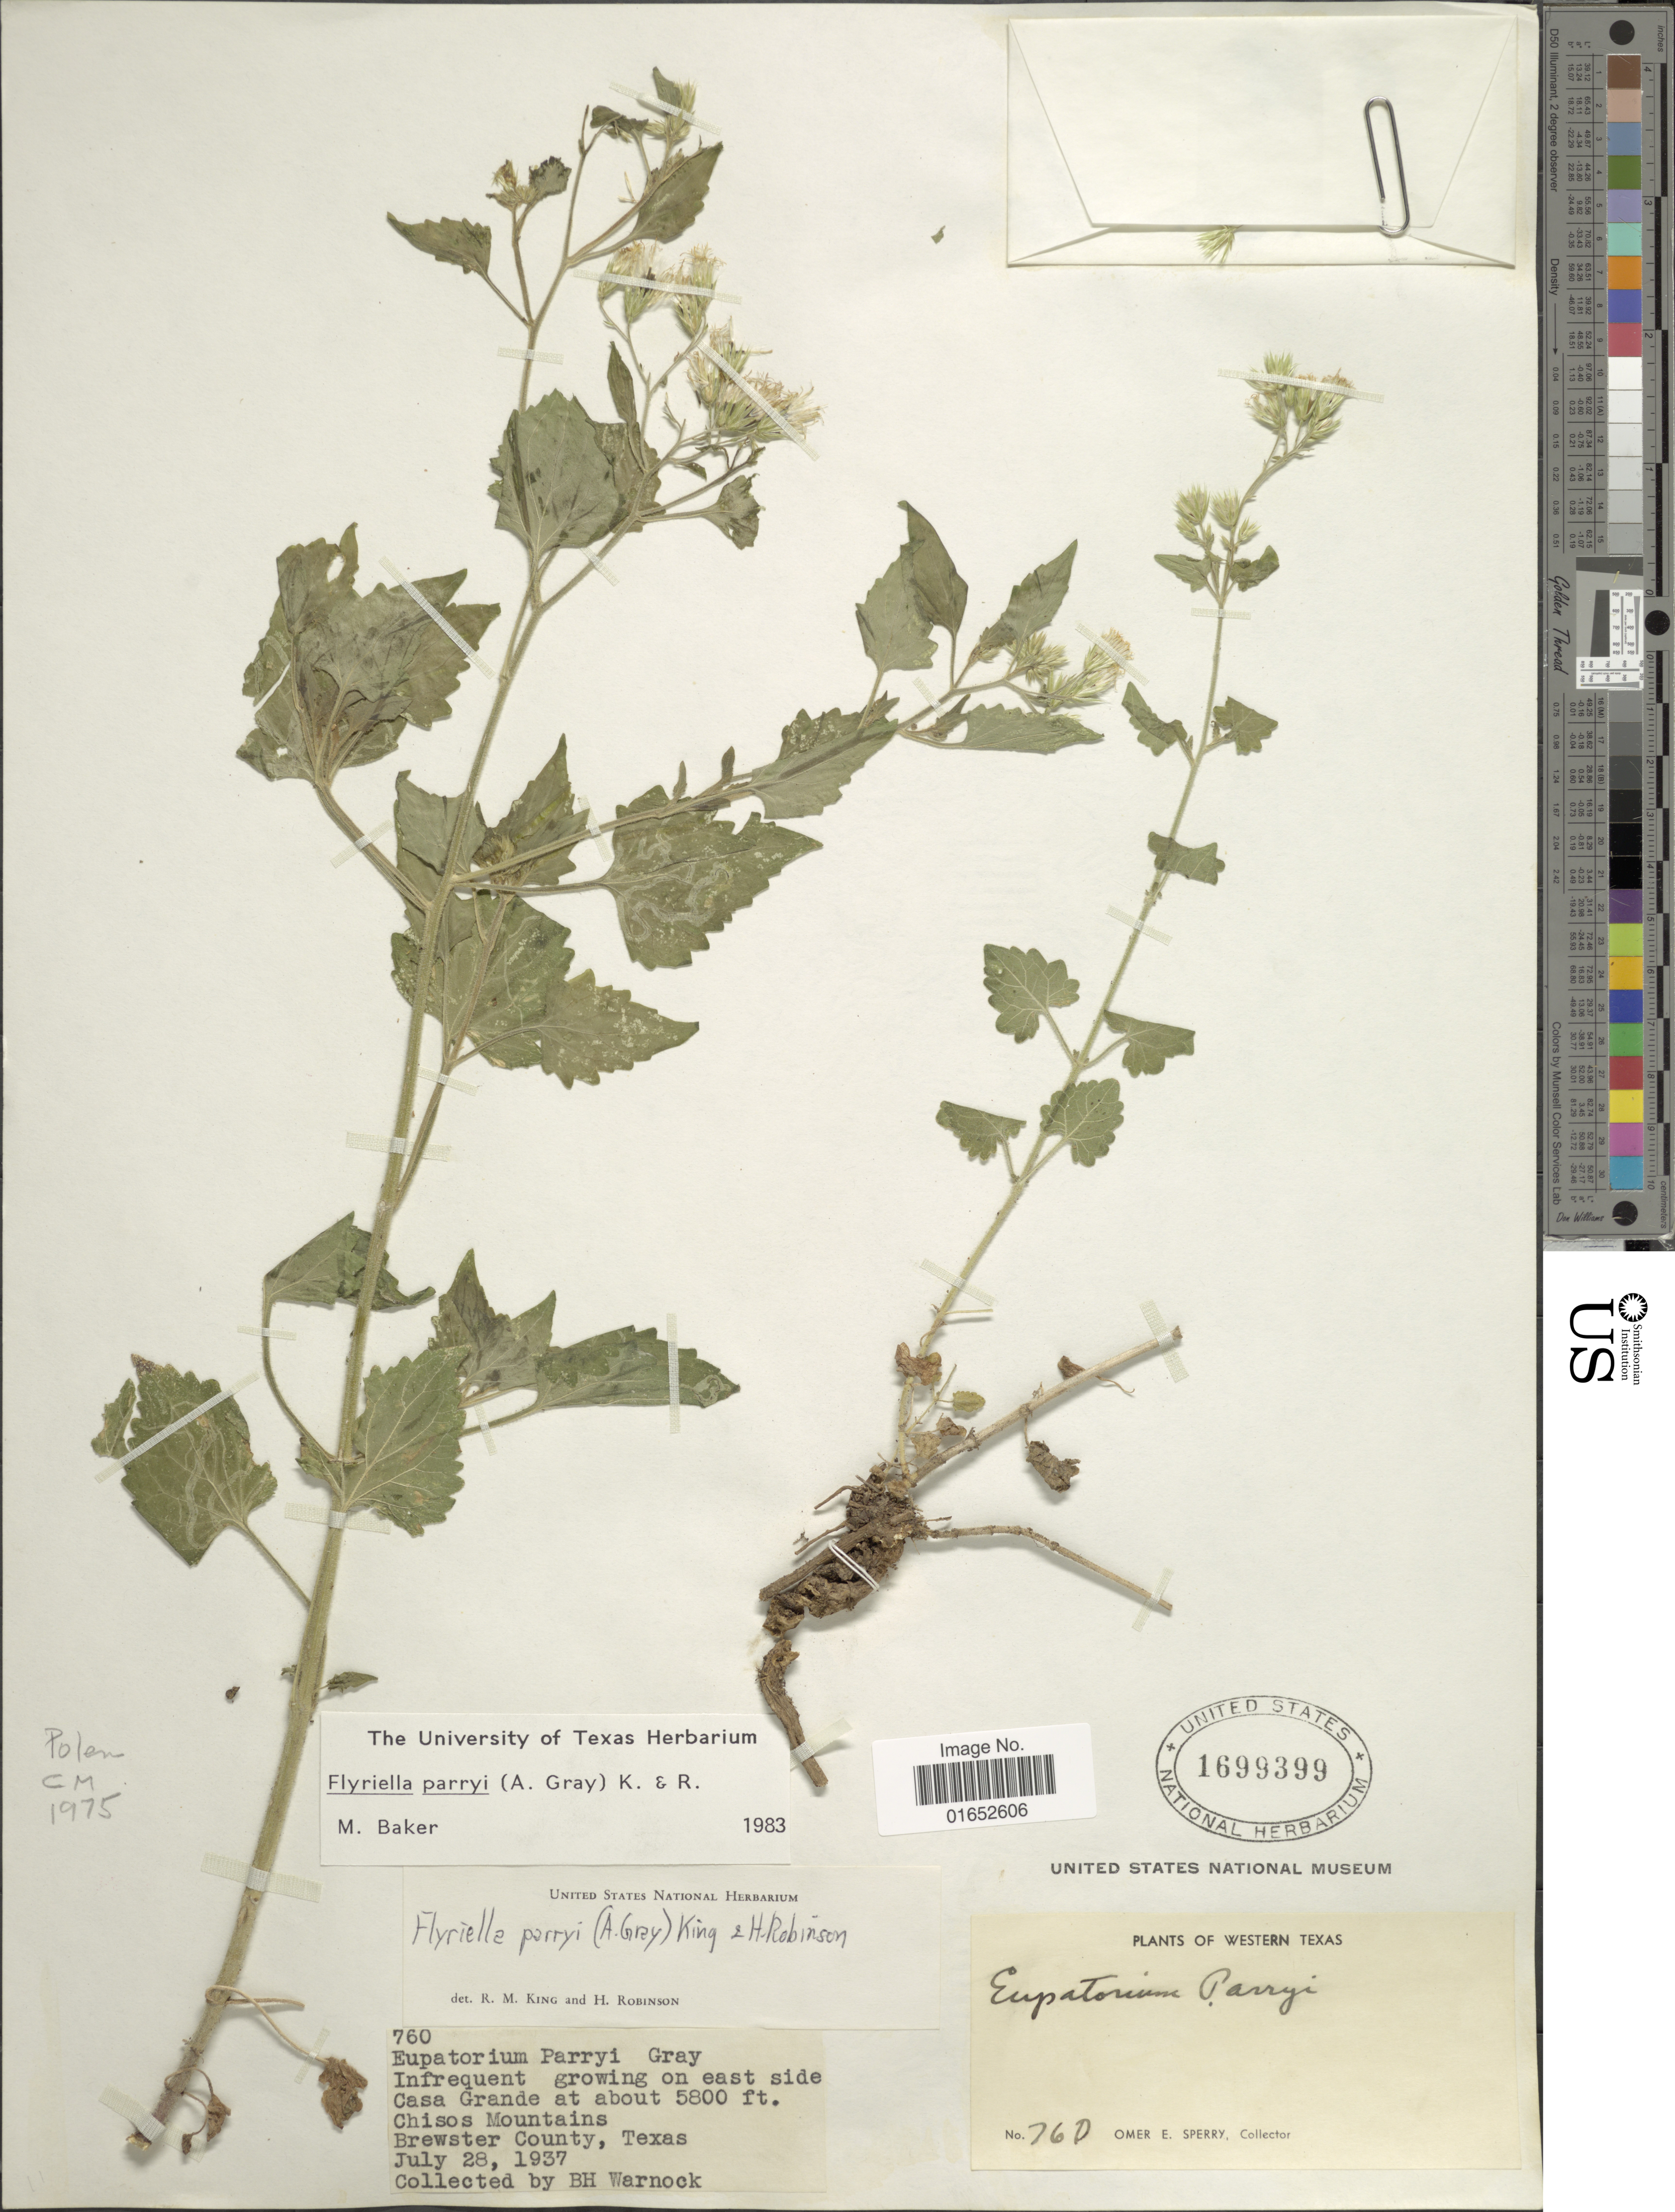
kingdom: Plantae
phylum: Tracheophyta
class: Magnoliopsida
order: Asterales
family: Asteraceae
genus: Flyriella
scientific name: Flyriella parryi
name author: (A. Gray) R.M. King & H. Rob.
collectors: O. E. Sperry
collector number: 760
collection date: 1937-07-28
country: United States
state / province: Texas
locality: Infrequent growing on east side Casa Grande, Chisos Mountains, Brewster County, Western Texas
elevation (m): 1768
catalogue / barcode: US 1699399